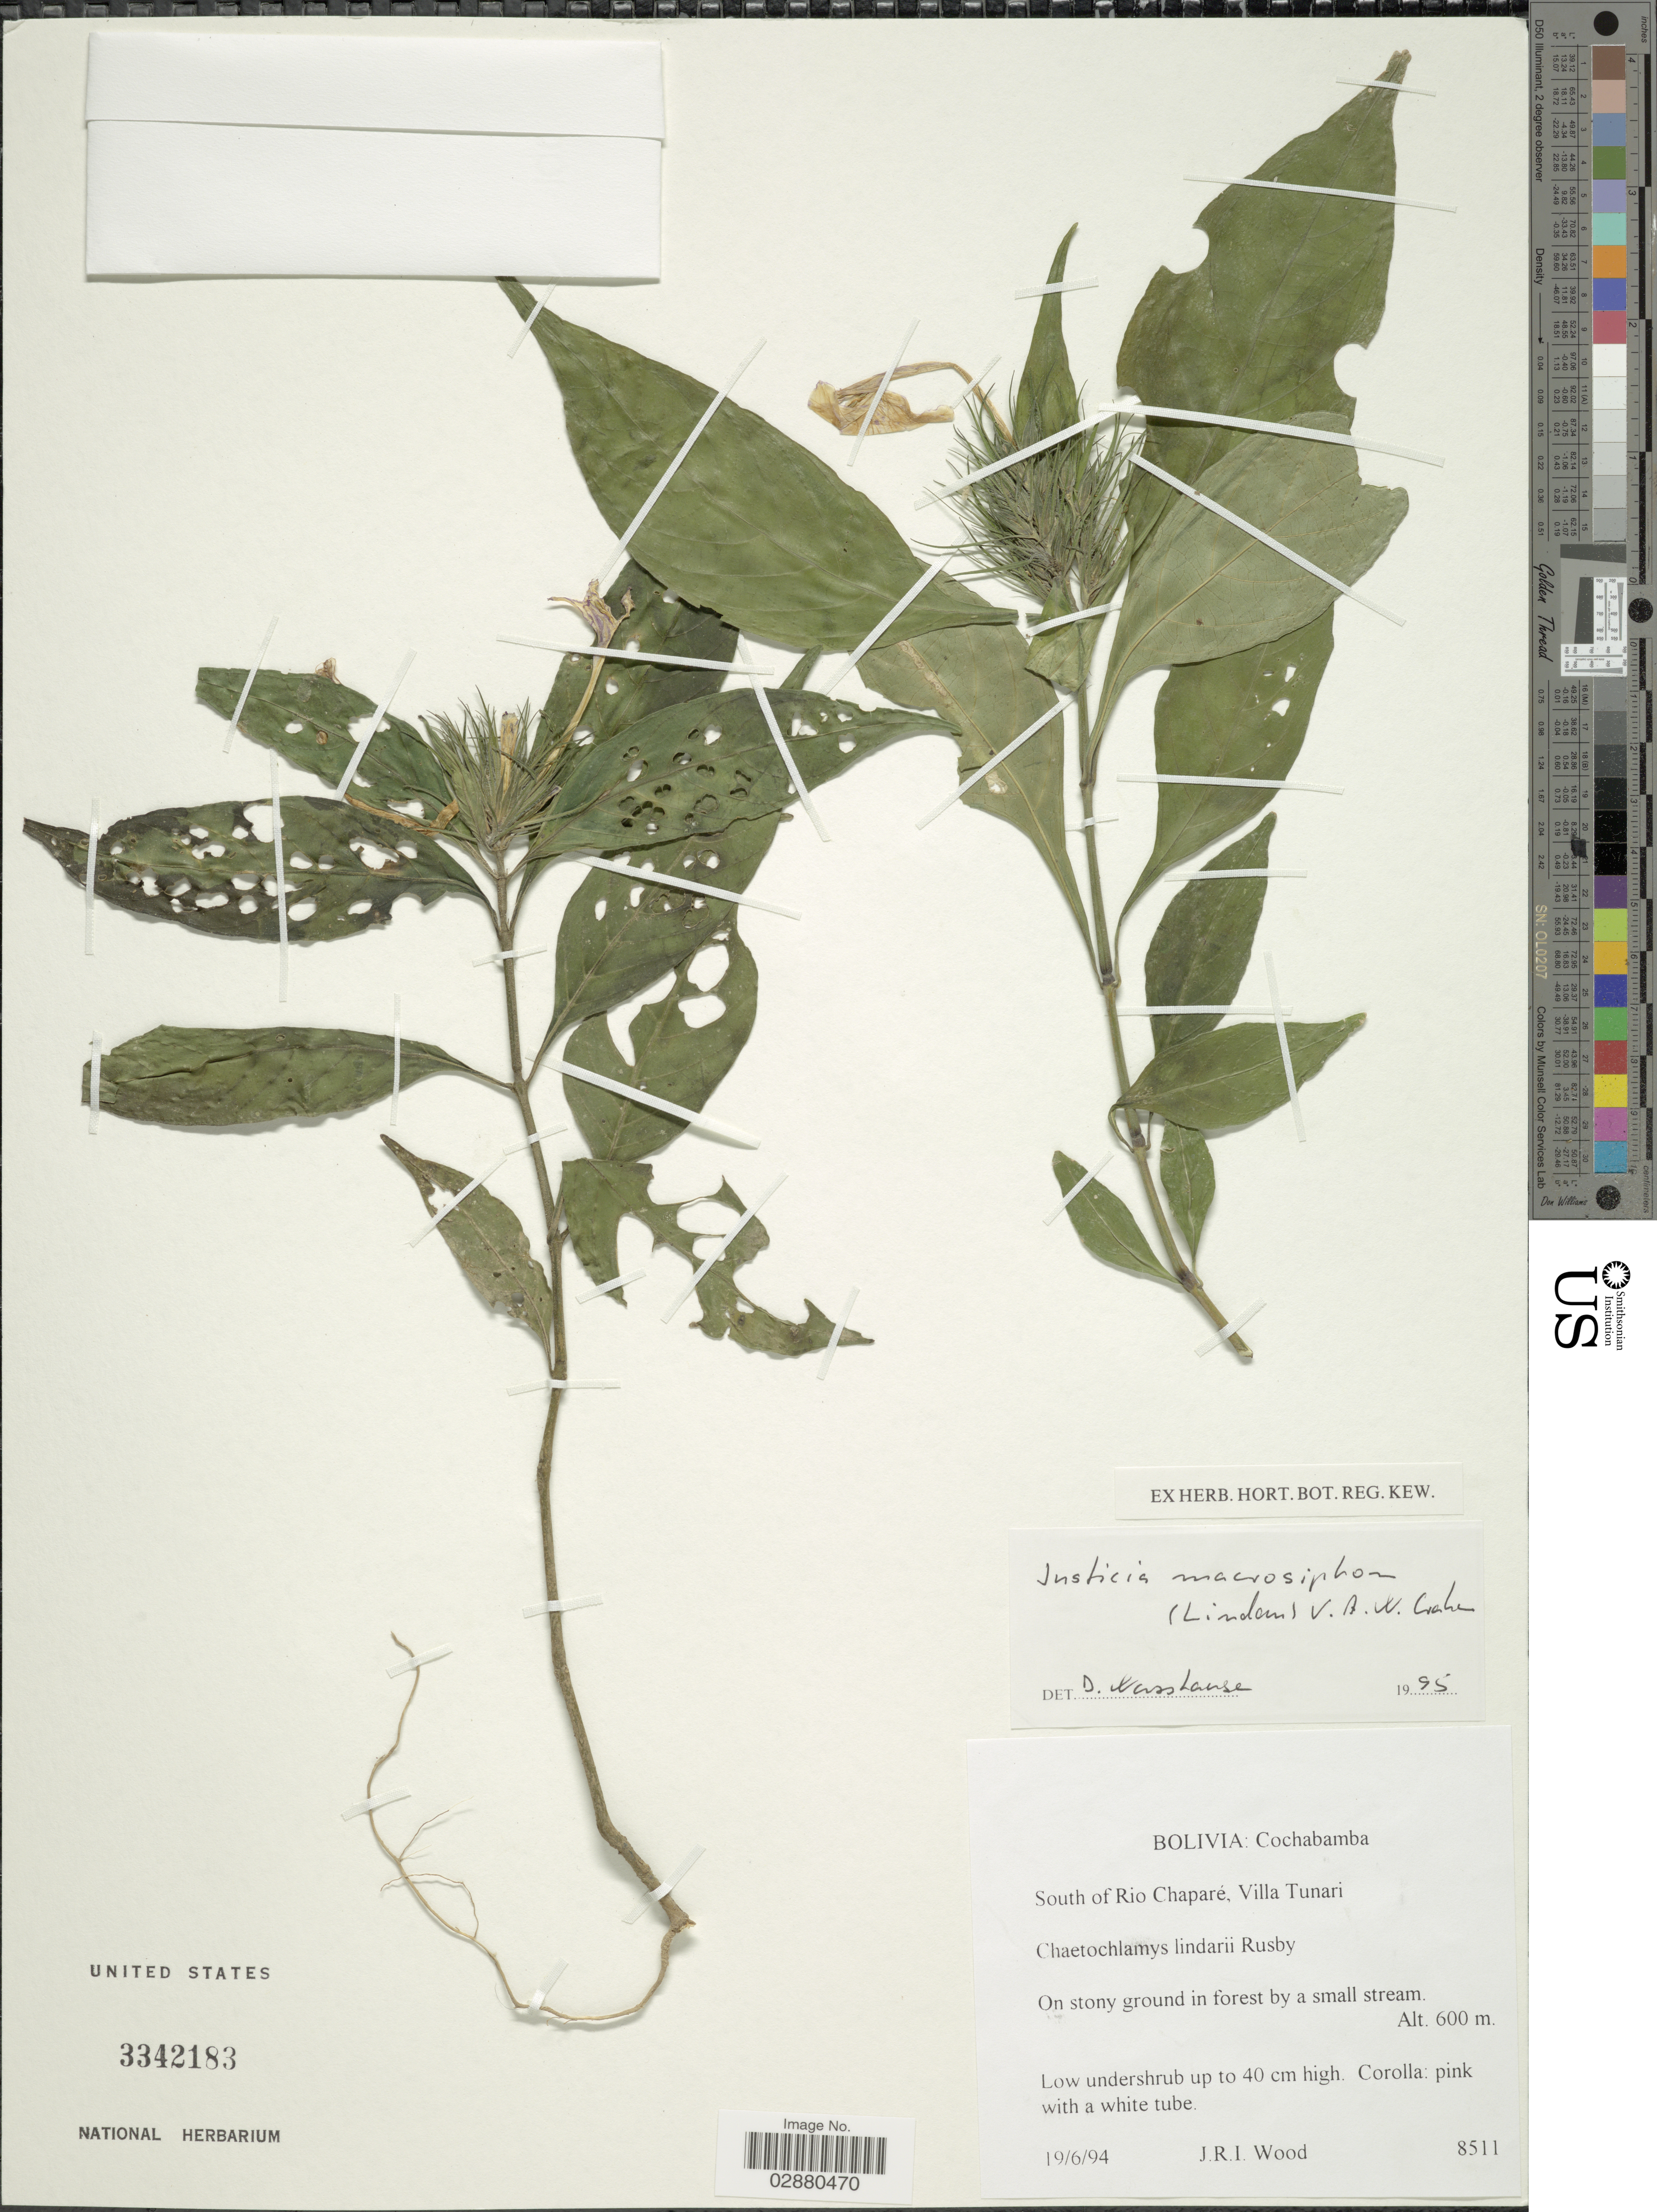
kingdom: Plantae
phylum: Tracheophyta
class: Magnoliopsida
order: Lamiales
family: Acanthaceae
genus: Justicia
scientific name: Justicia riedeliana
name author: (Nees) V.A.W. Graham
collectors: J. R. I. Wood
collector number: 8511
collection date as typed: Transcribed d/m/y: 19/6/94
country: Bolivia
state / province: Cochabamba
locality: South of Rio Chaparé, Villa Tunari.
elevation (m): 600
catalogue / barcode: US 3342183